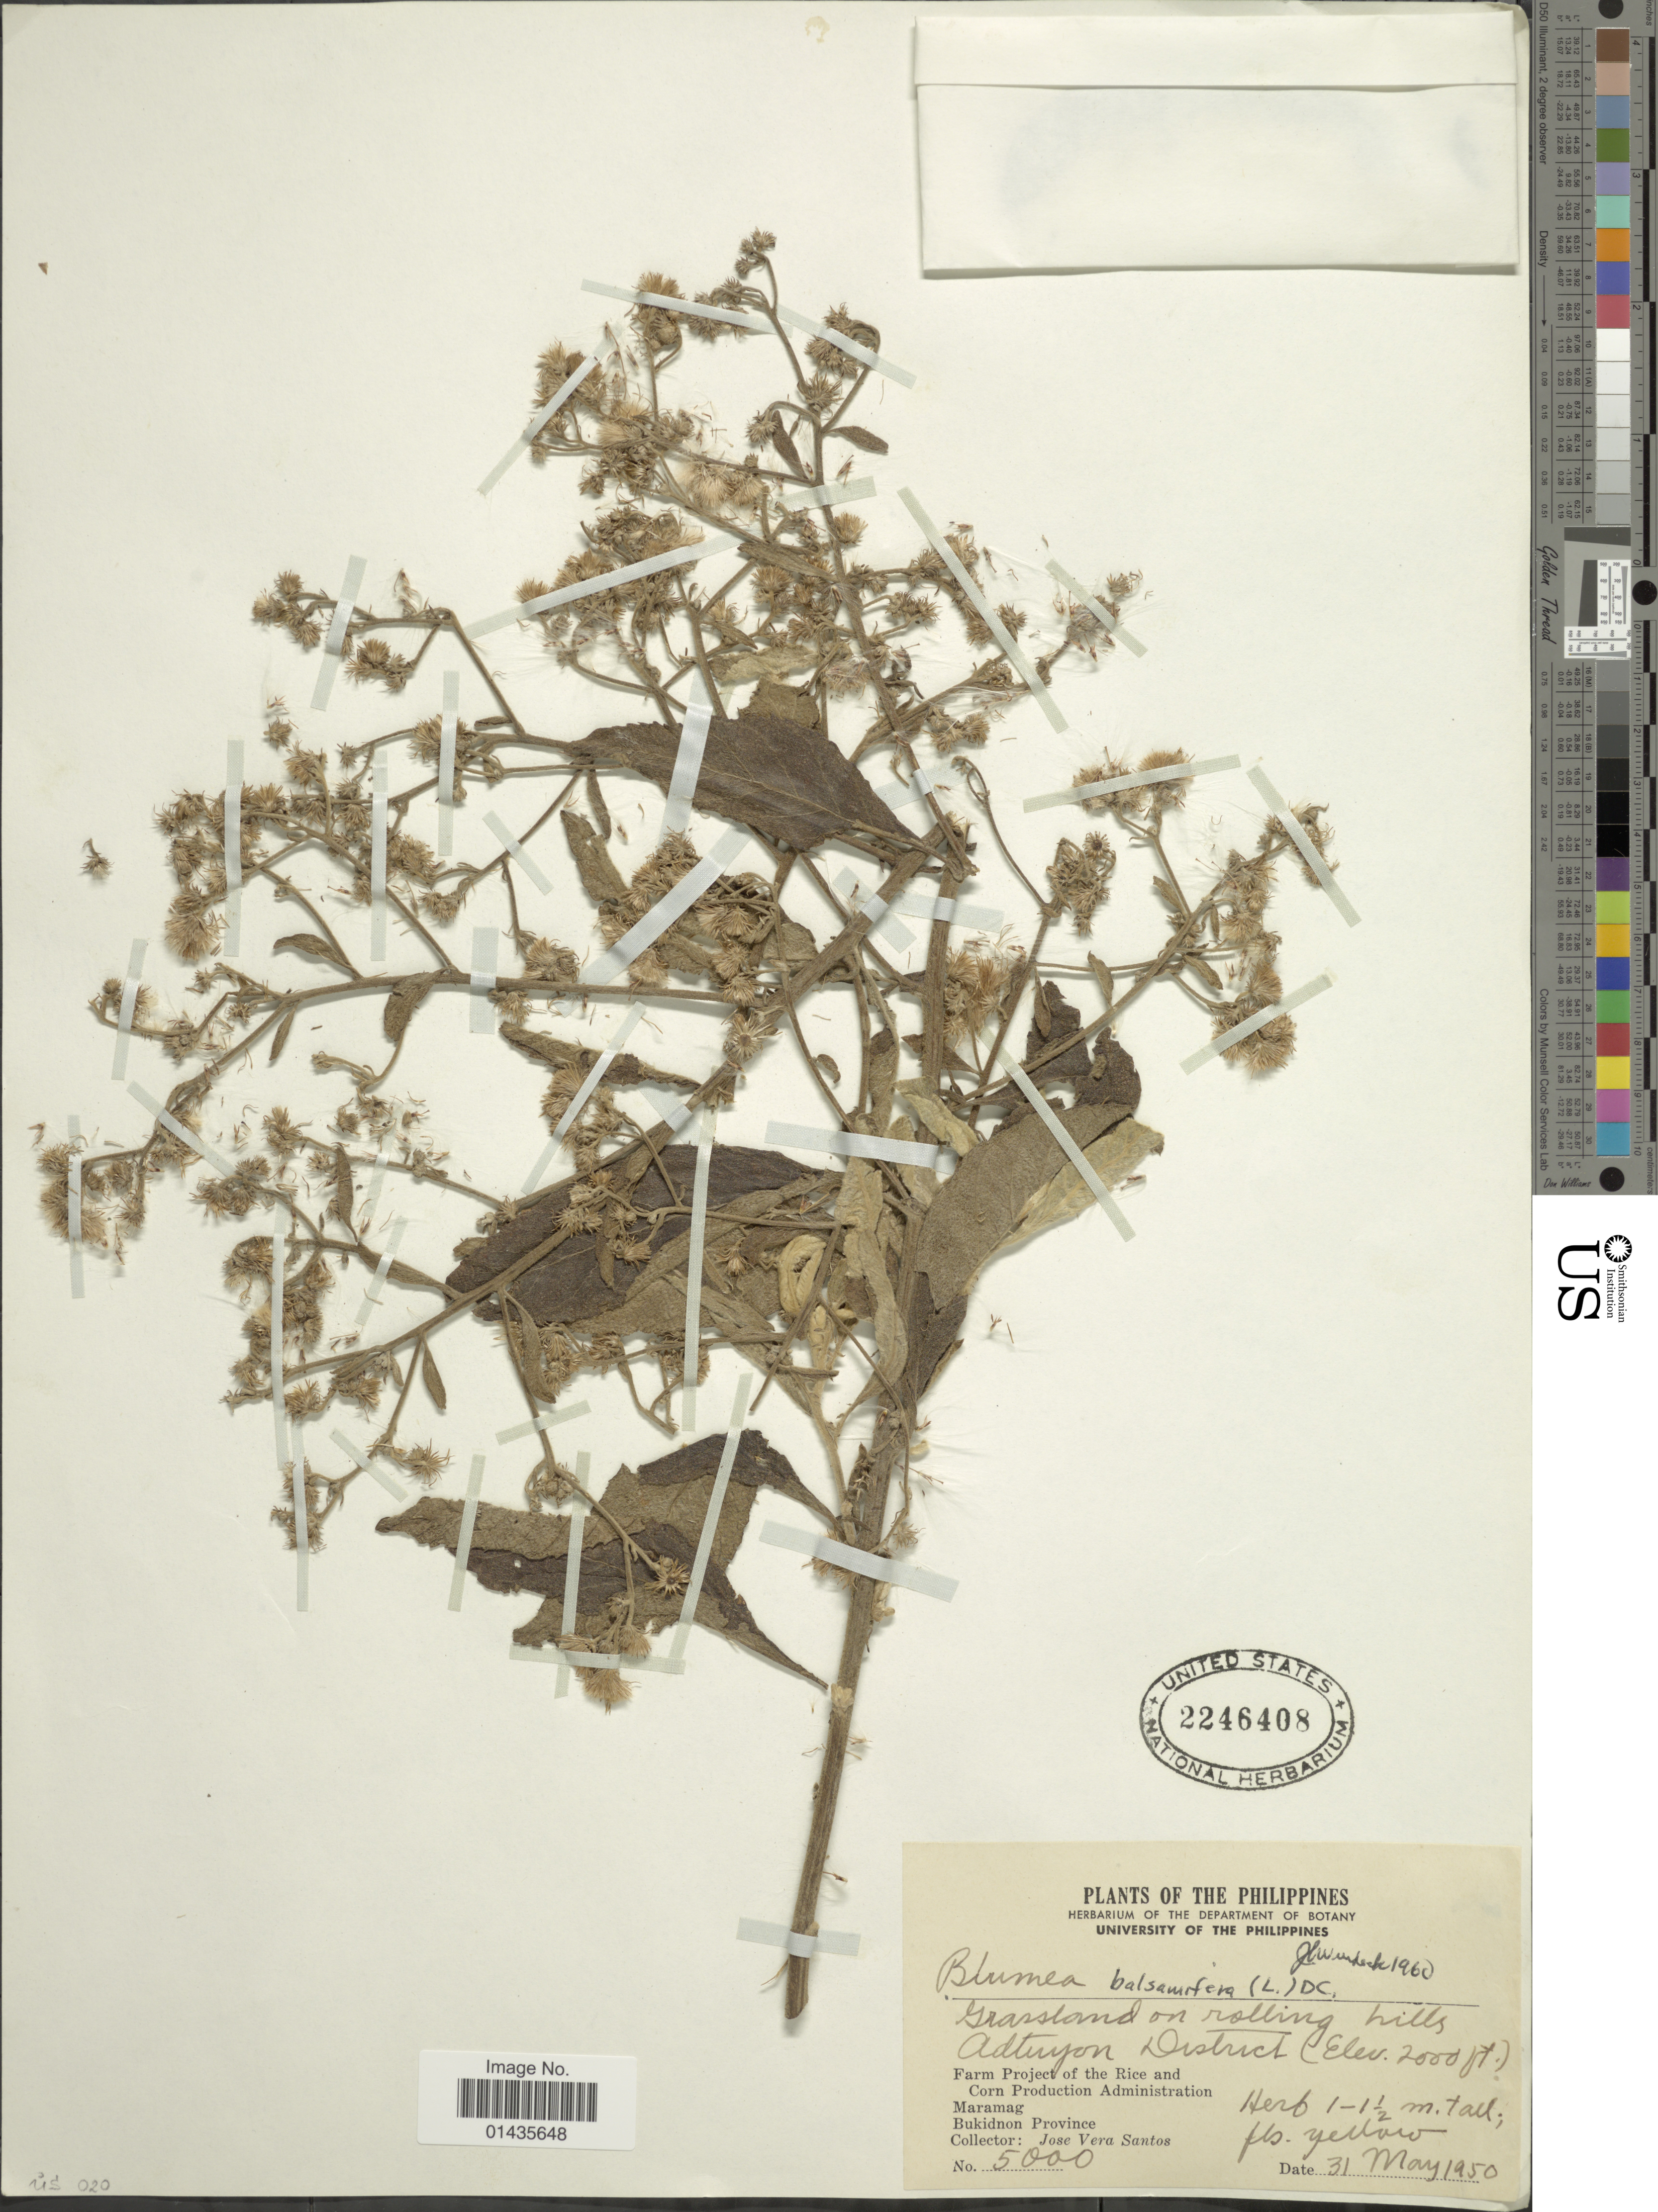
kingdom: Plantae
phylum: Tracheophyta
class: Magnoliopsida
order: Asterales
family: Asteraceae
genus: Blumea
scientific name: Blumea balsamifera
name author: (L.) DC.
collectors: J. Santos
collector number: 5000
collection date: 1950-05-31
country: Philippines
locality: Grassland on rolling hills Adtuyon District, Farm Project of the Rice and Corn Production Administration, Maramag, Bukidnon Province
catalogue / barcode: US 2246408